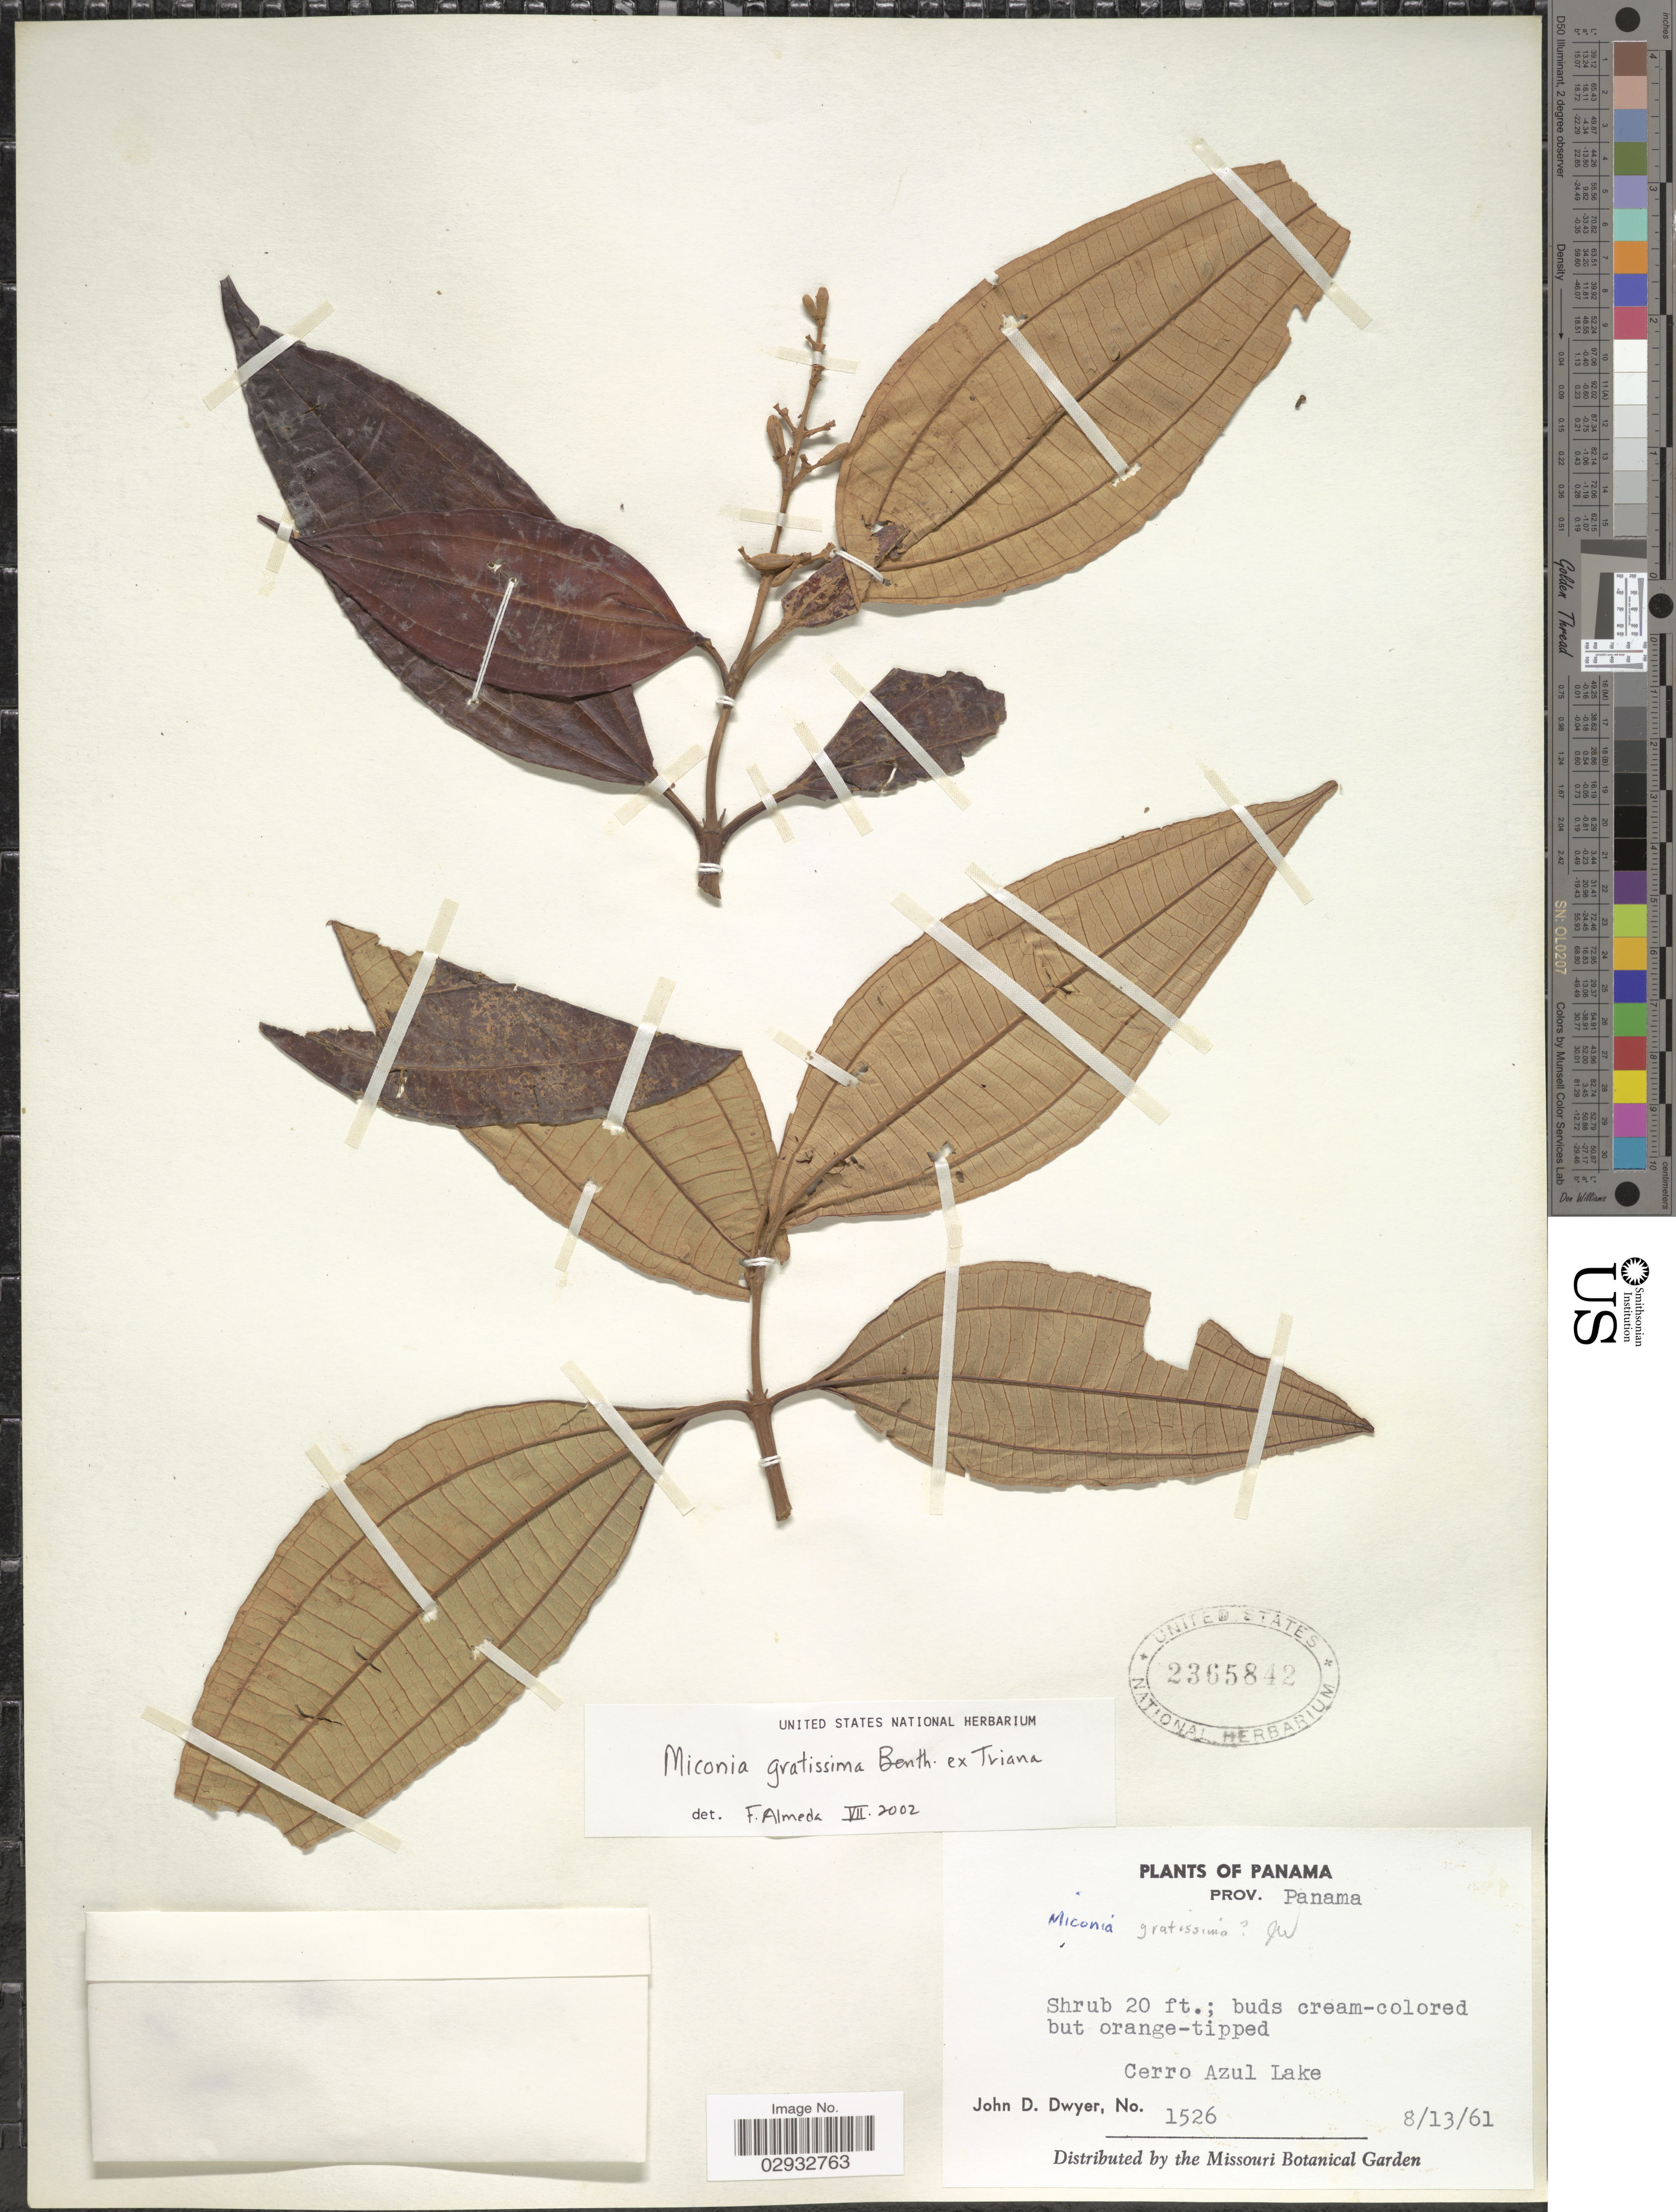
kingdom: Plantae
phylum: Tracheophyta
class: Magnoliopsida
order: Myrtales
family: Melastomataceae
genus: Miconia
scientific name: Miconia gratissima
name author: Benth. ex Triana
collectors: J. D. Dwyer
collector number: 1526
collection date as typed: Transcribed d/m/y: 13/8/61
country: Panama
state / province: Panamá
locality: Cerro Azul Lake.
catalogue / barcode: US 2365842